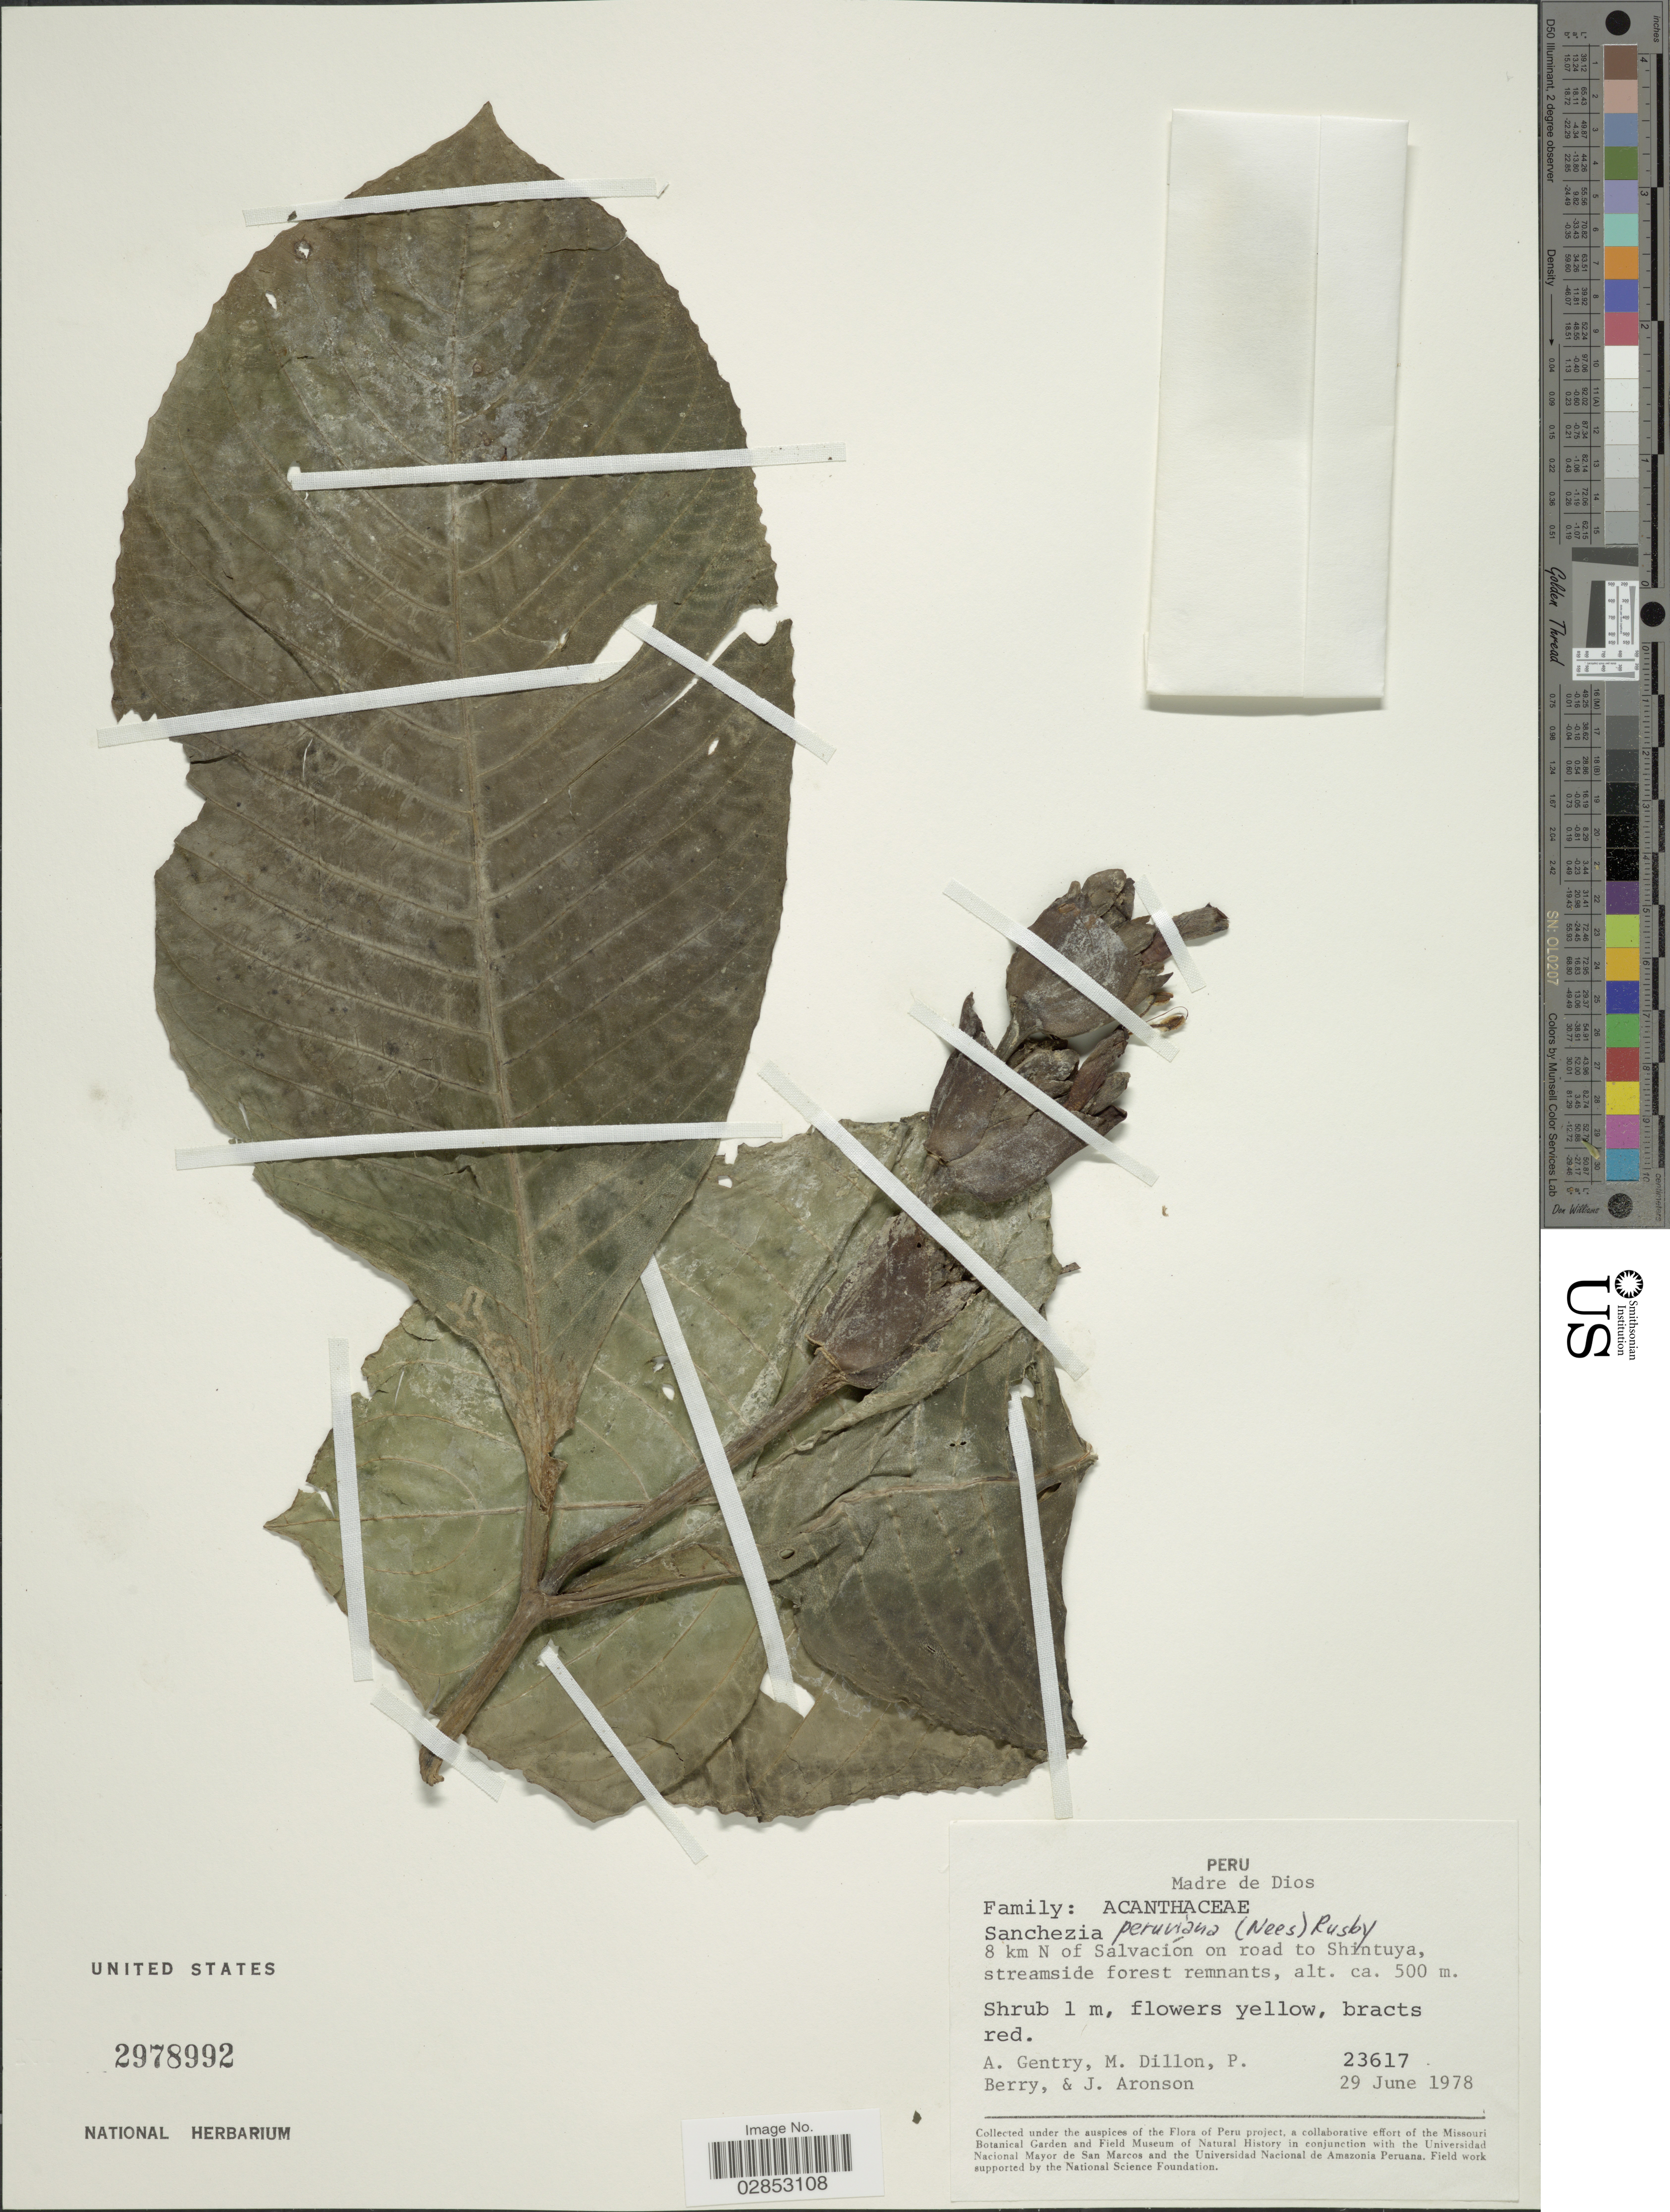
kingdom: Plantae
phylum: Tracheophyta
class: Magnoliopsida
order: Lamiales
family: Acanthaceae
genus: Sanchezia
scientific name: Sanchezia oblonga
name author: Ruiz & Pav.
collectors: A. H. Gentry, M. O. Dillon, P. Berry & J. Aronson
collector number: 23617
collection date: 1978-06-29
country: Peru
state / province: Madre de Dios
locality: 8 km N of Salvación on road to Shuntuya.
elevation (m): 500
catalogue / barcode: US 2978992